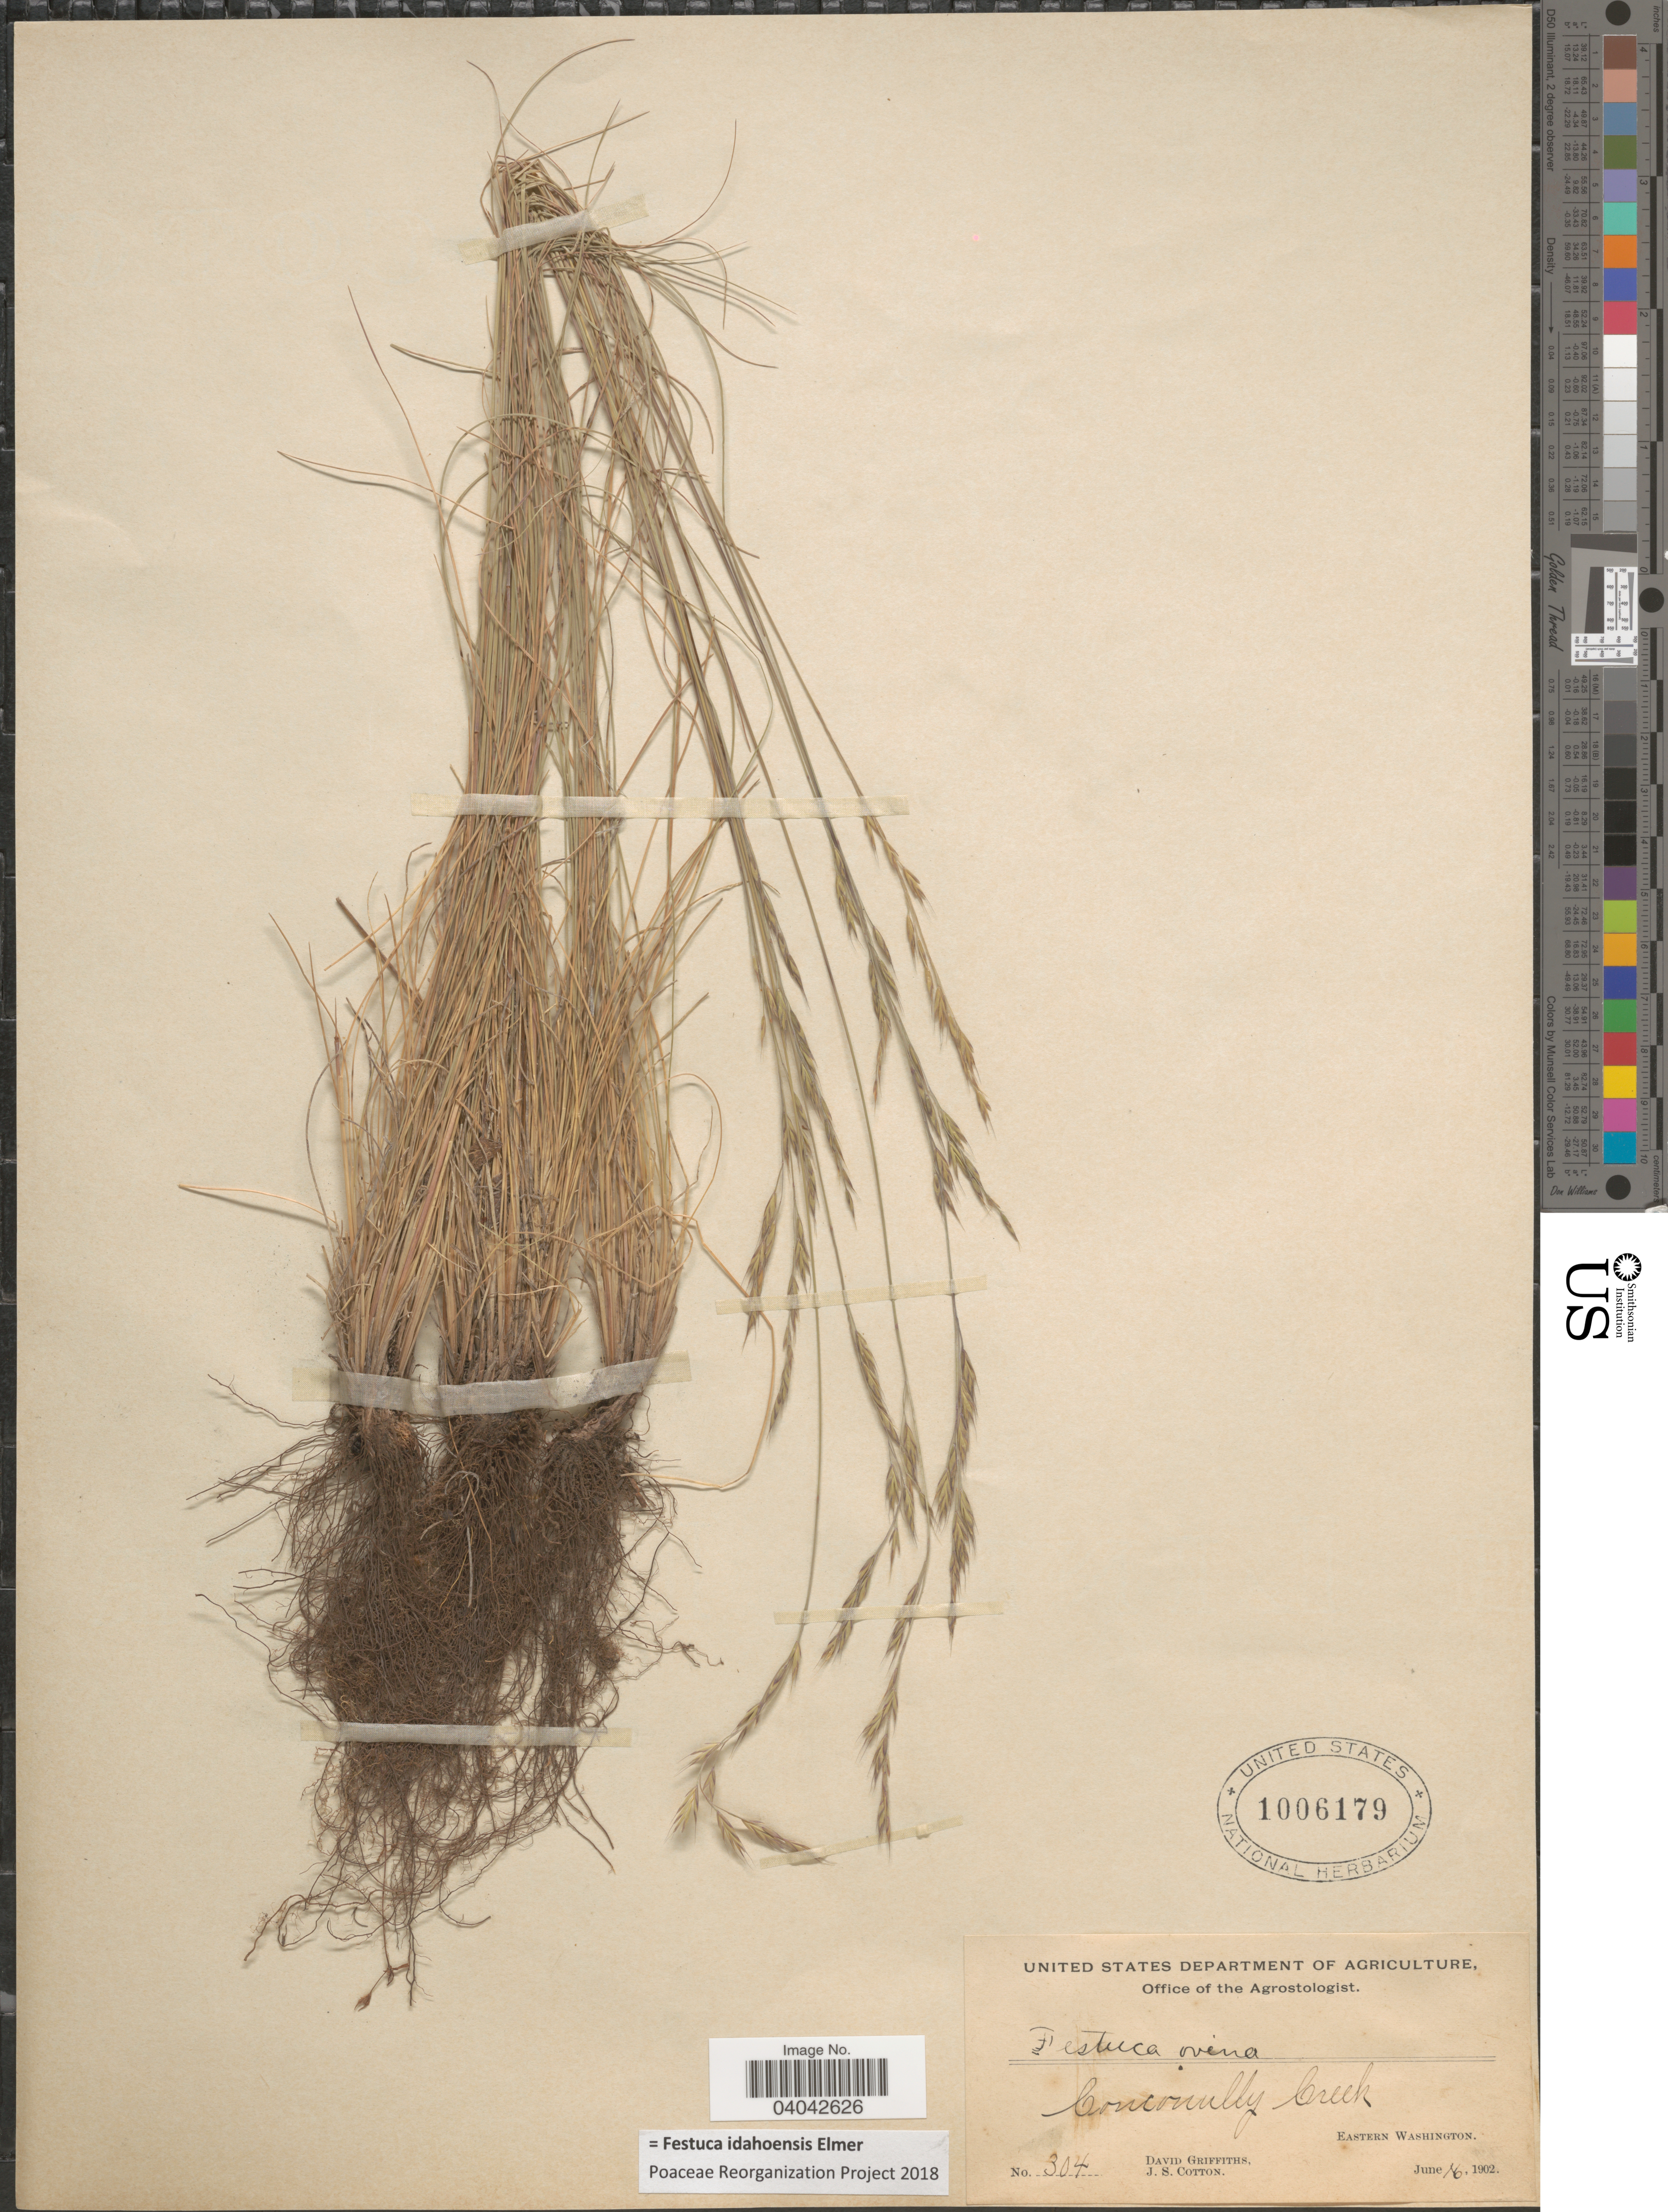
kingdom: Plantae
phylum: Tracheophyta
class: Liliopsida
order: Poales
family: Poaceae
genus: Festuca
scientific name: Festuca idahoensis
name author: Elmer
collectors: D. Griffiths & J. S. Cotton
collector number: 304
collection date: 1902-06-16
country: United States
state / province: Washington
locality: Conconully Creek. Eastern Washington.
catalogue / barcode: US 1006179